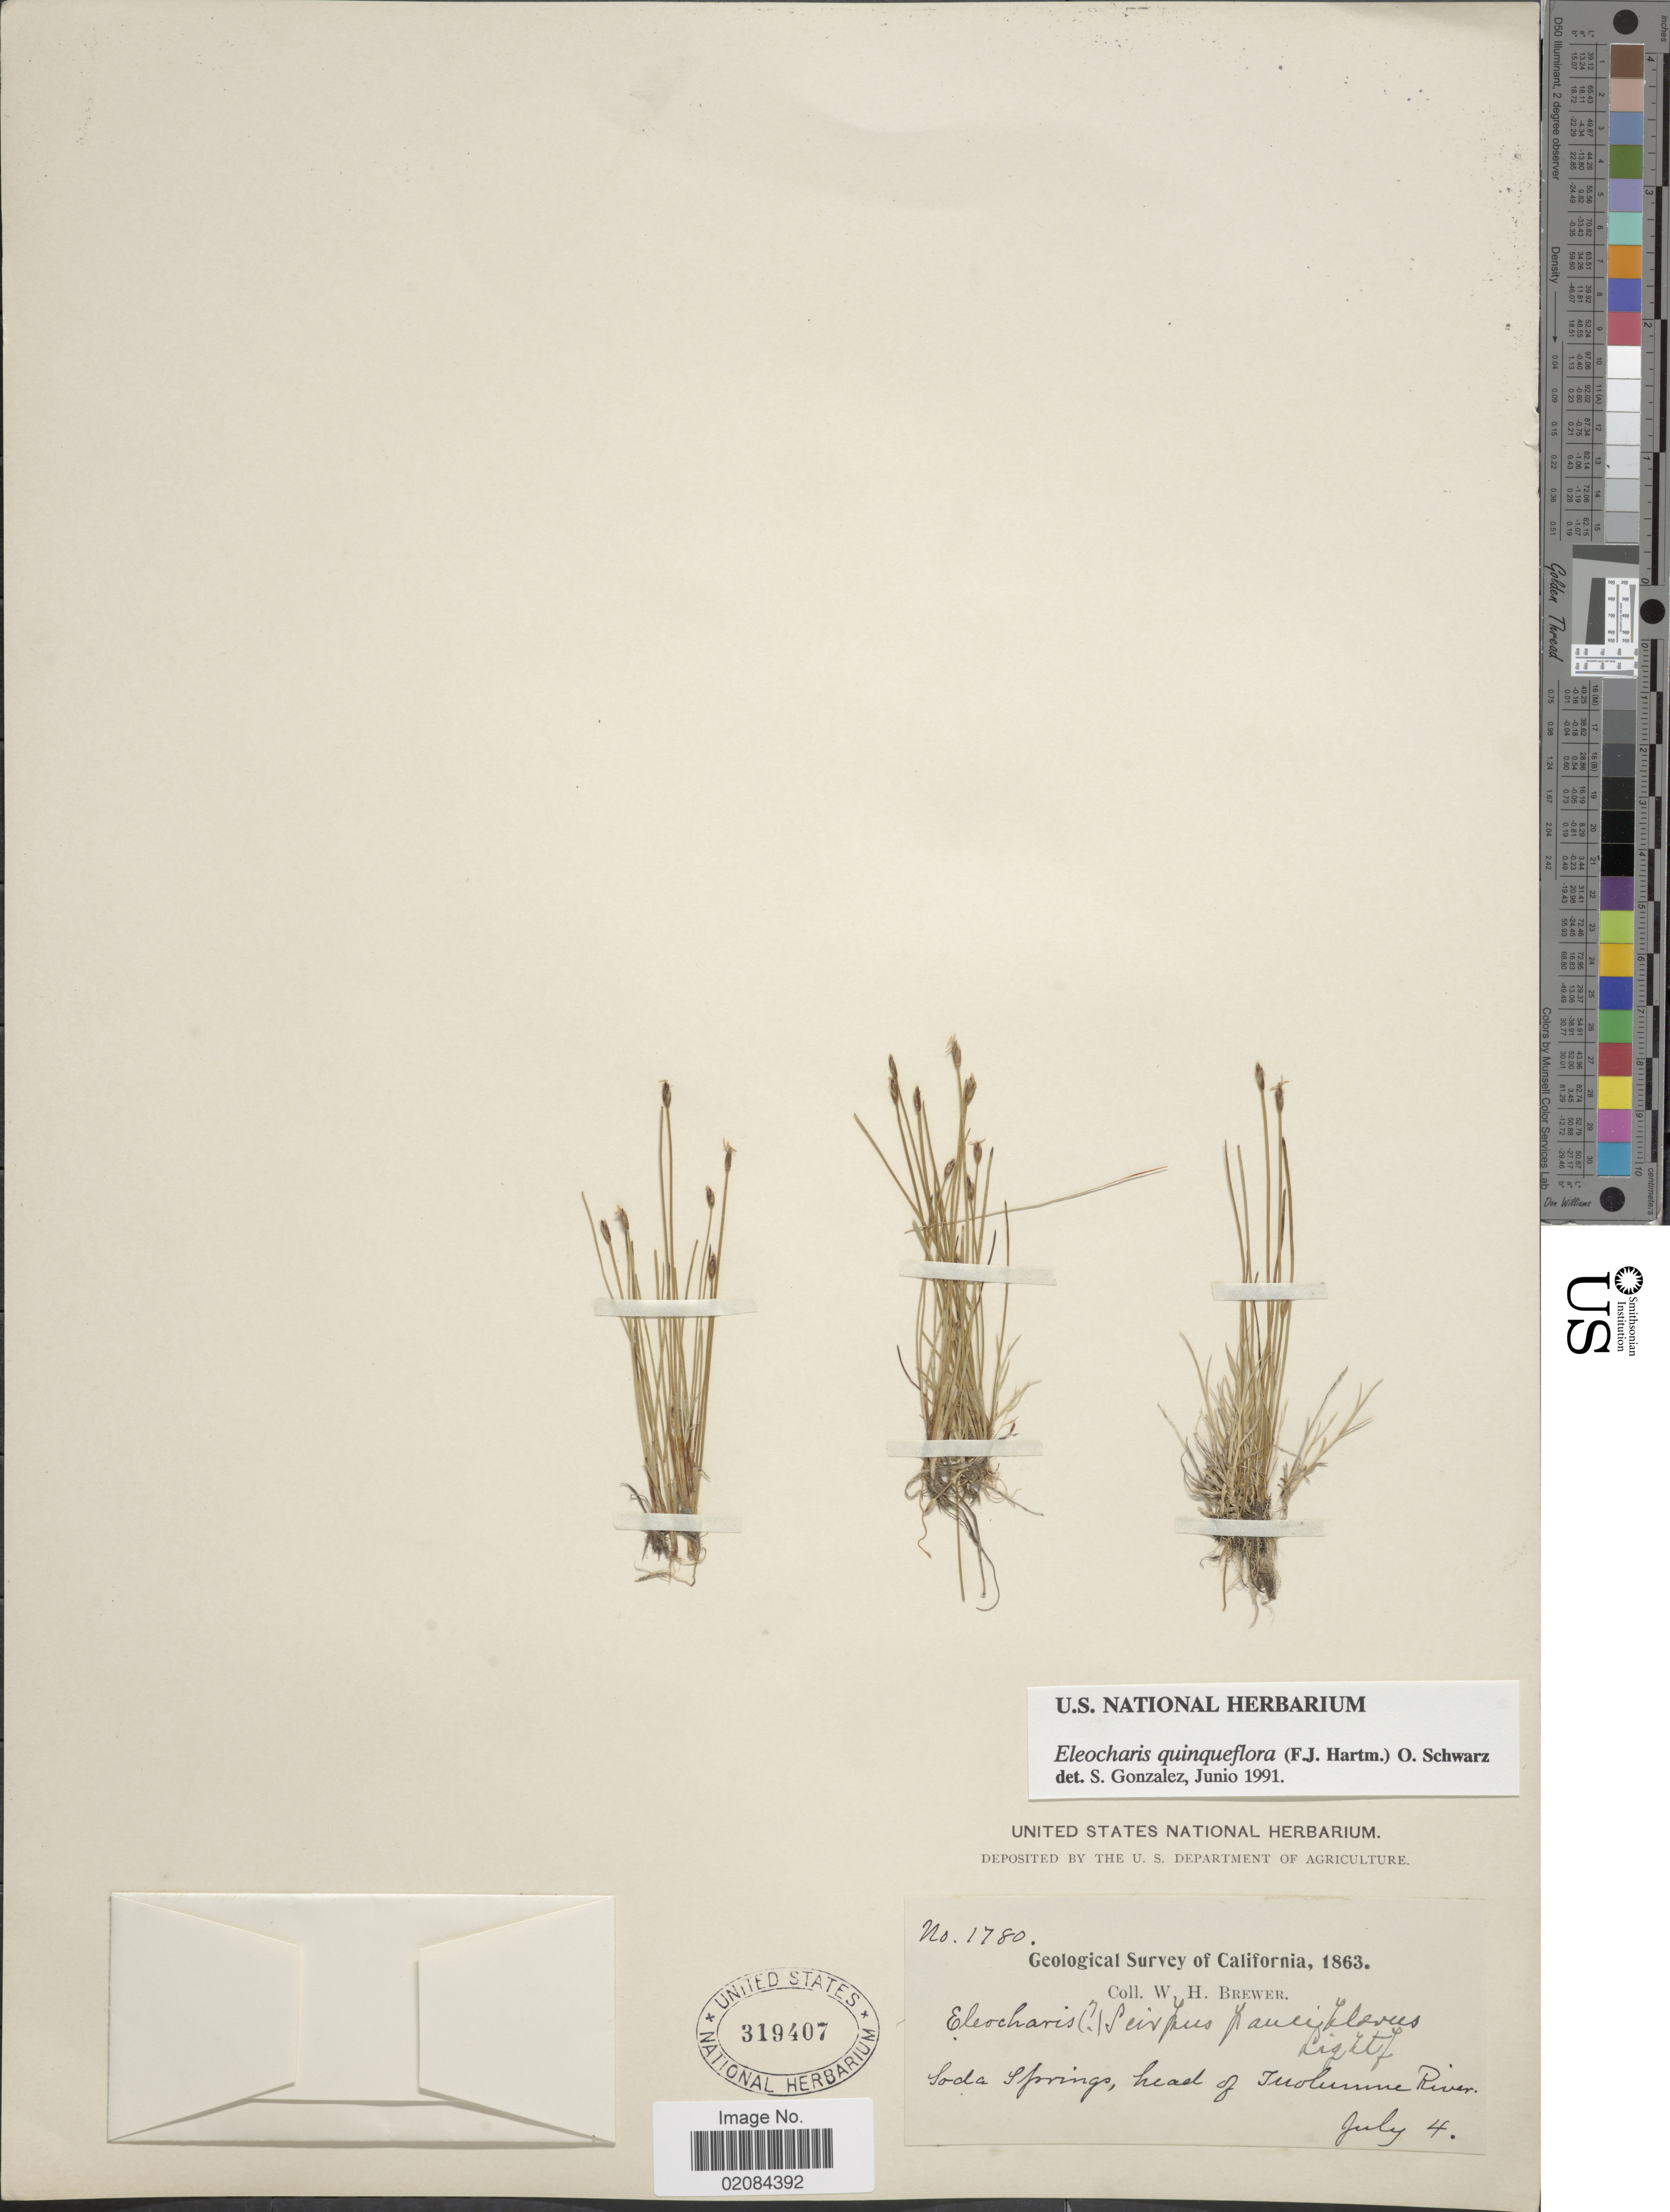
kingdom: Plantae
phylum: Tracheophyta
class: Liliopsida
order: Poales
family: Cyperaceae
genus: Eleocharis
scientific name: Eleocharis quinqueflora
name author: (Hartmann) O. Schwarz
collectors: W. H. Brewer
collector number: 1780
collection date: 1863-07-04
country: United States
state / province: California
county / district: Tuolumne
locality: Soda Springs, head of Tuolumne River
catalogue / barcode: US 319407